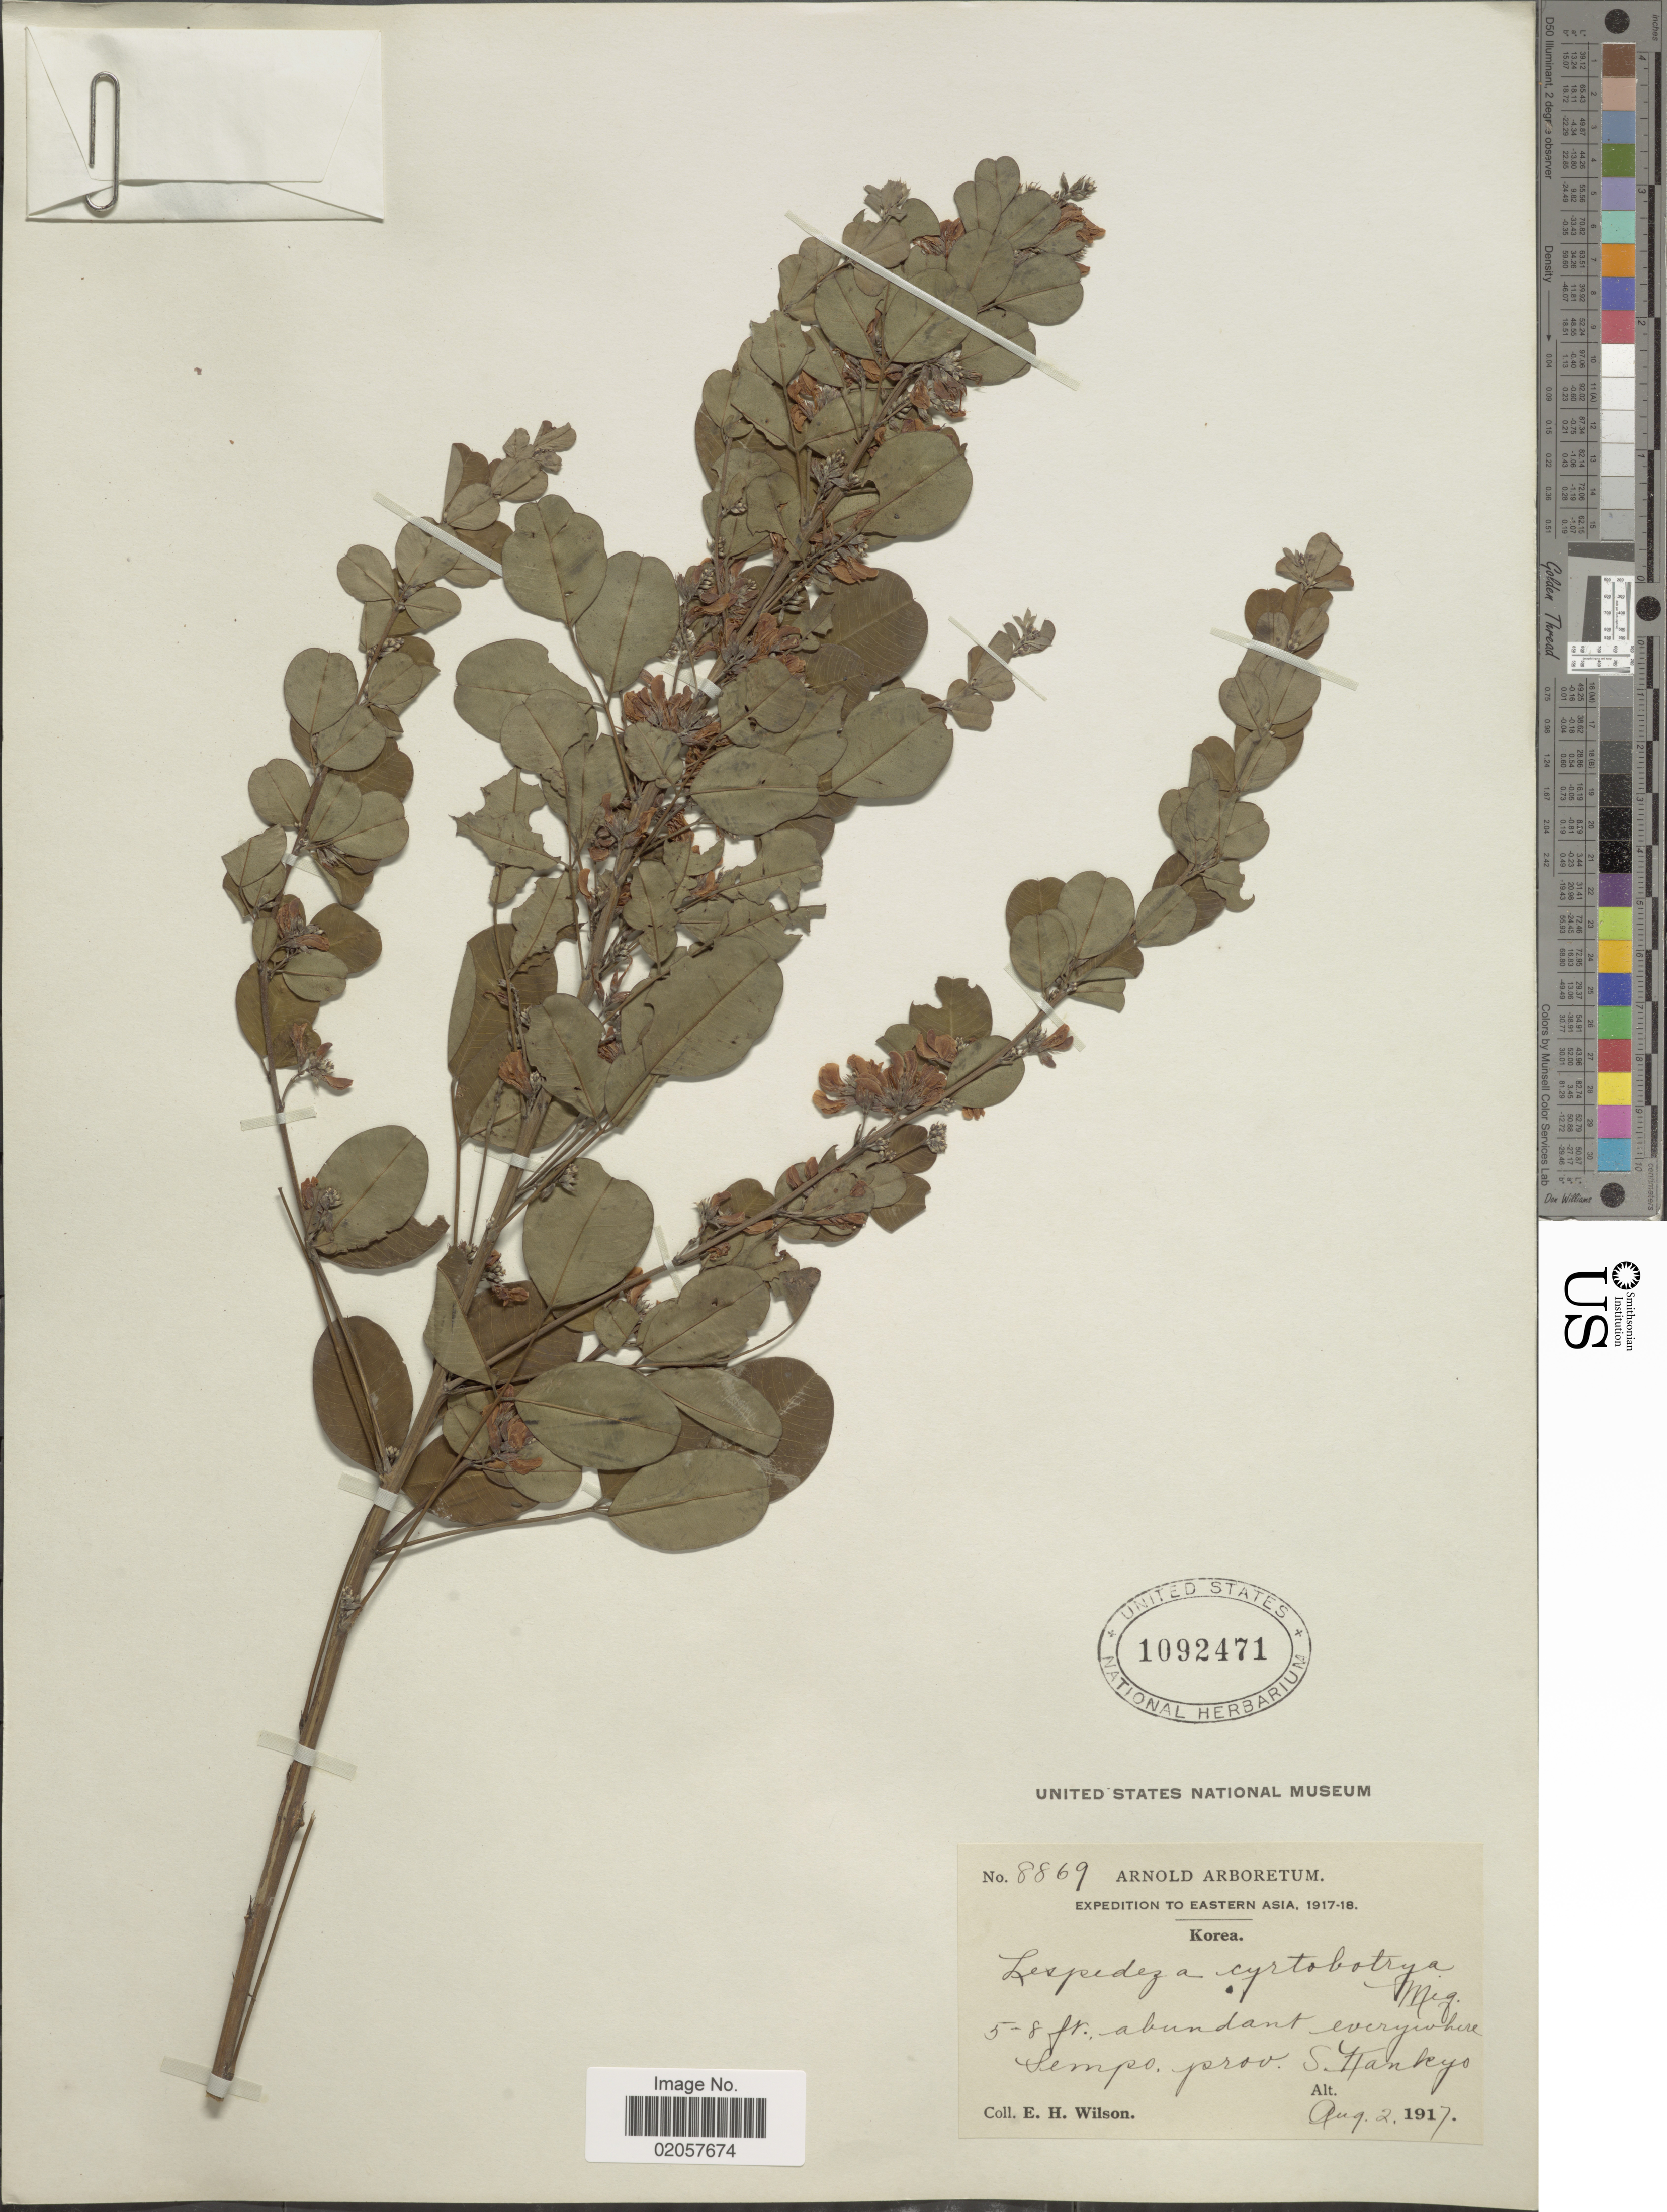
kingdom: Plantae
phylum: Tracheophyta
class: Magnoliopsida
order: Fabales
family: Fabaceae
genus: Lespedeza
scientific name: Lespedeza cyrtobotrya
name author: Miq.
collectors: E. Wilson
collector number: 8869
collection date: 1917-08-02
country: North Korea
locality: Eastern Asia, Sempo, prov. S. Kankyo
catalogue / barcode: US 1092471